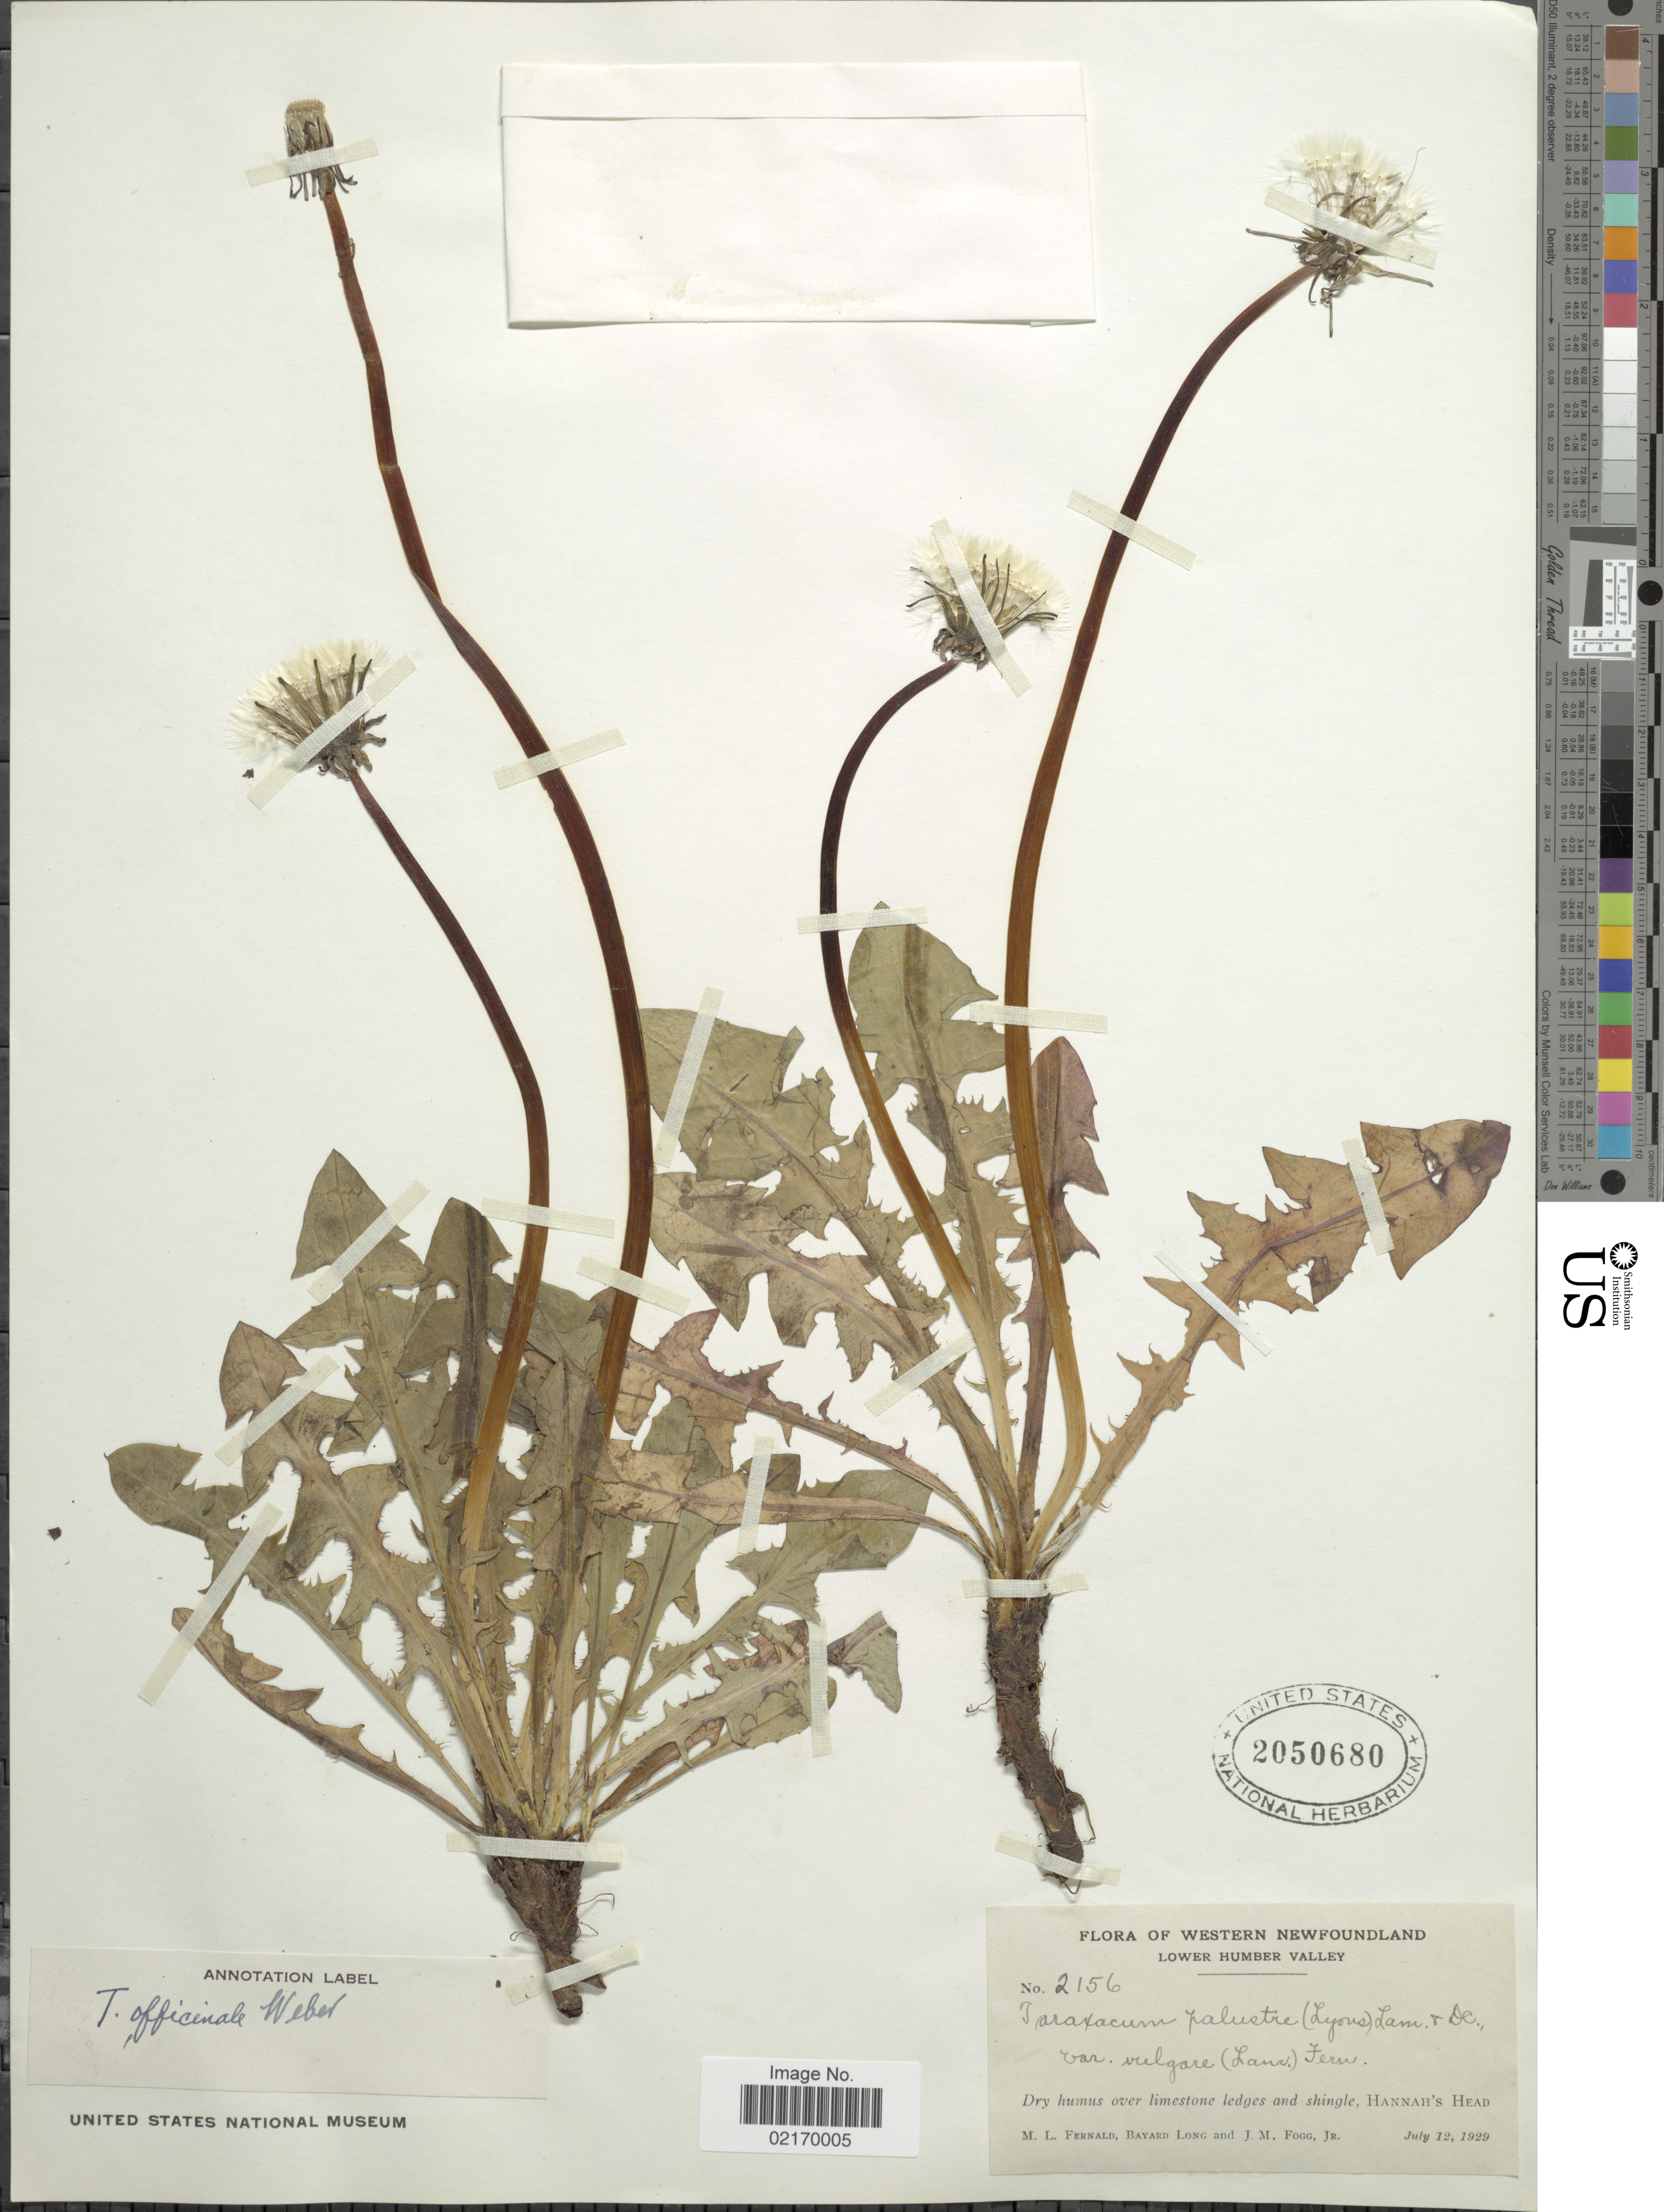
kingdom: Plantae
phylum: Tracheophyta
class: Magnoliopsida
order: Asterales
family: Asteraceae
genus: Taraxacum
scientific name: Taraxacum officinale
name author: G.H. Weber ex F.H. Wigg.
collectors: M. L. Fernald, B. Long & J. Fogg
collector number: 2156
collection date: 1929-07-12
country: Canada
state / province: Newfoundland and Labrador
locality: Western Newfoundland, Lower Humber Valley, dry humus over limestone ledges and shingle, Hanna's Head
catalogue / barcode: US 2050680